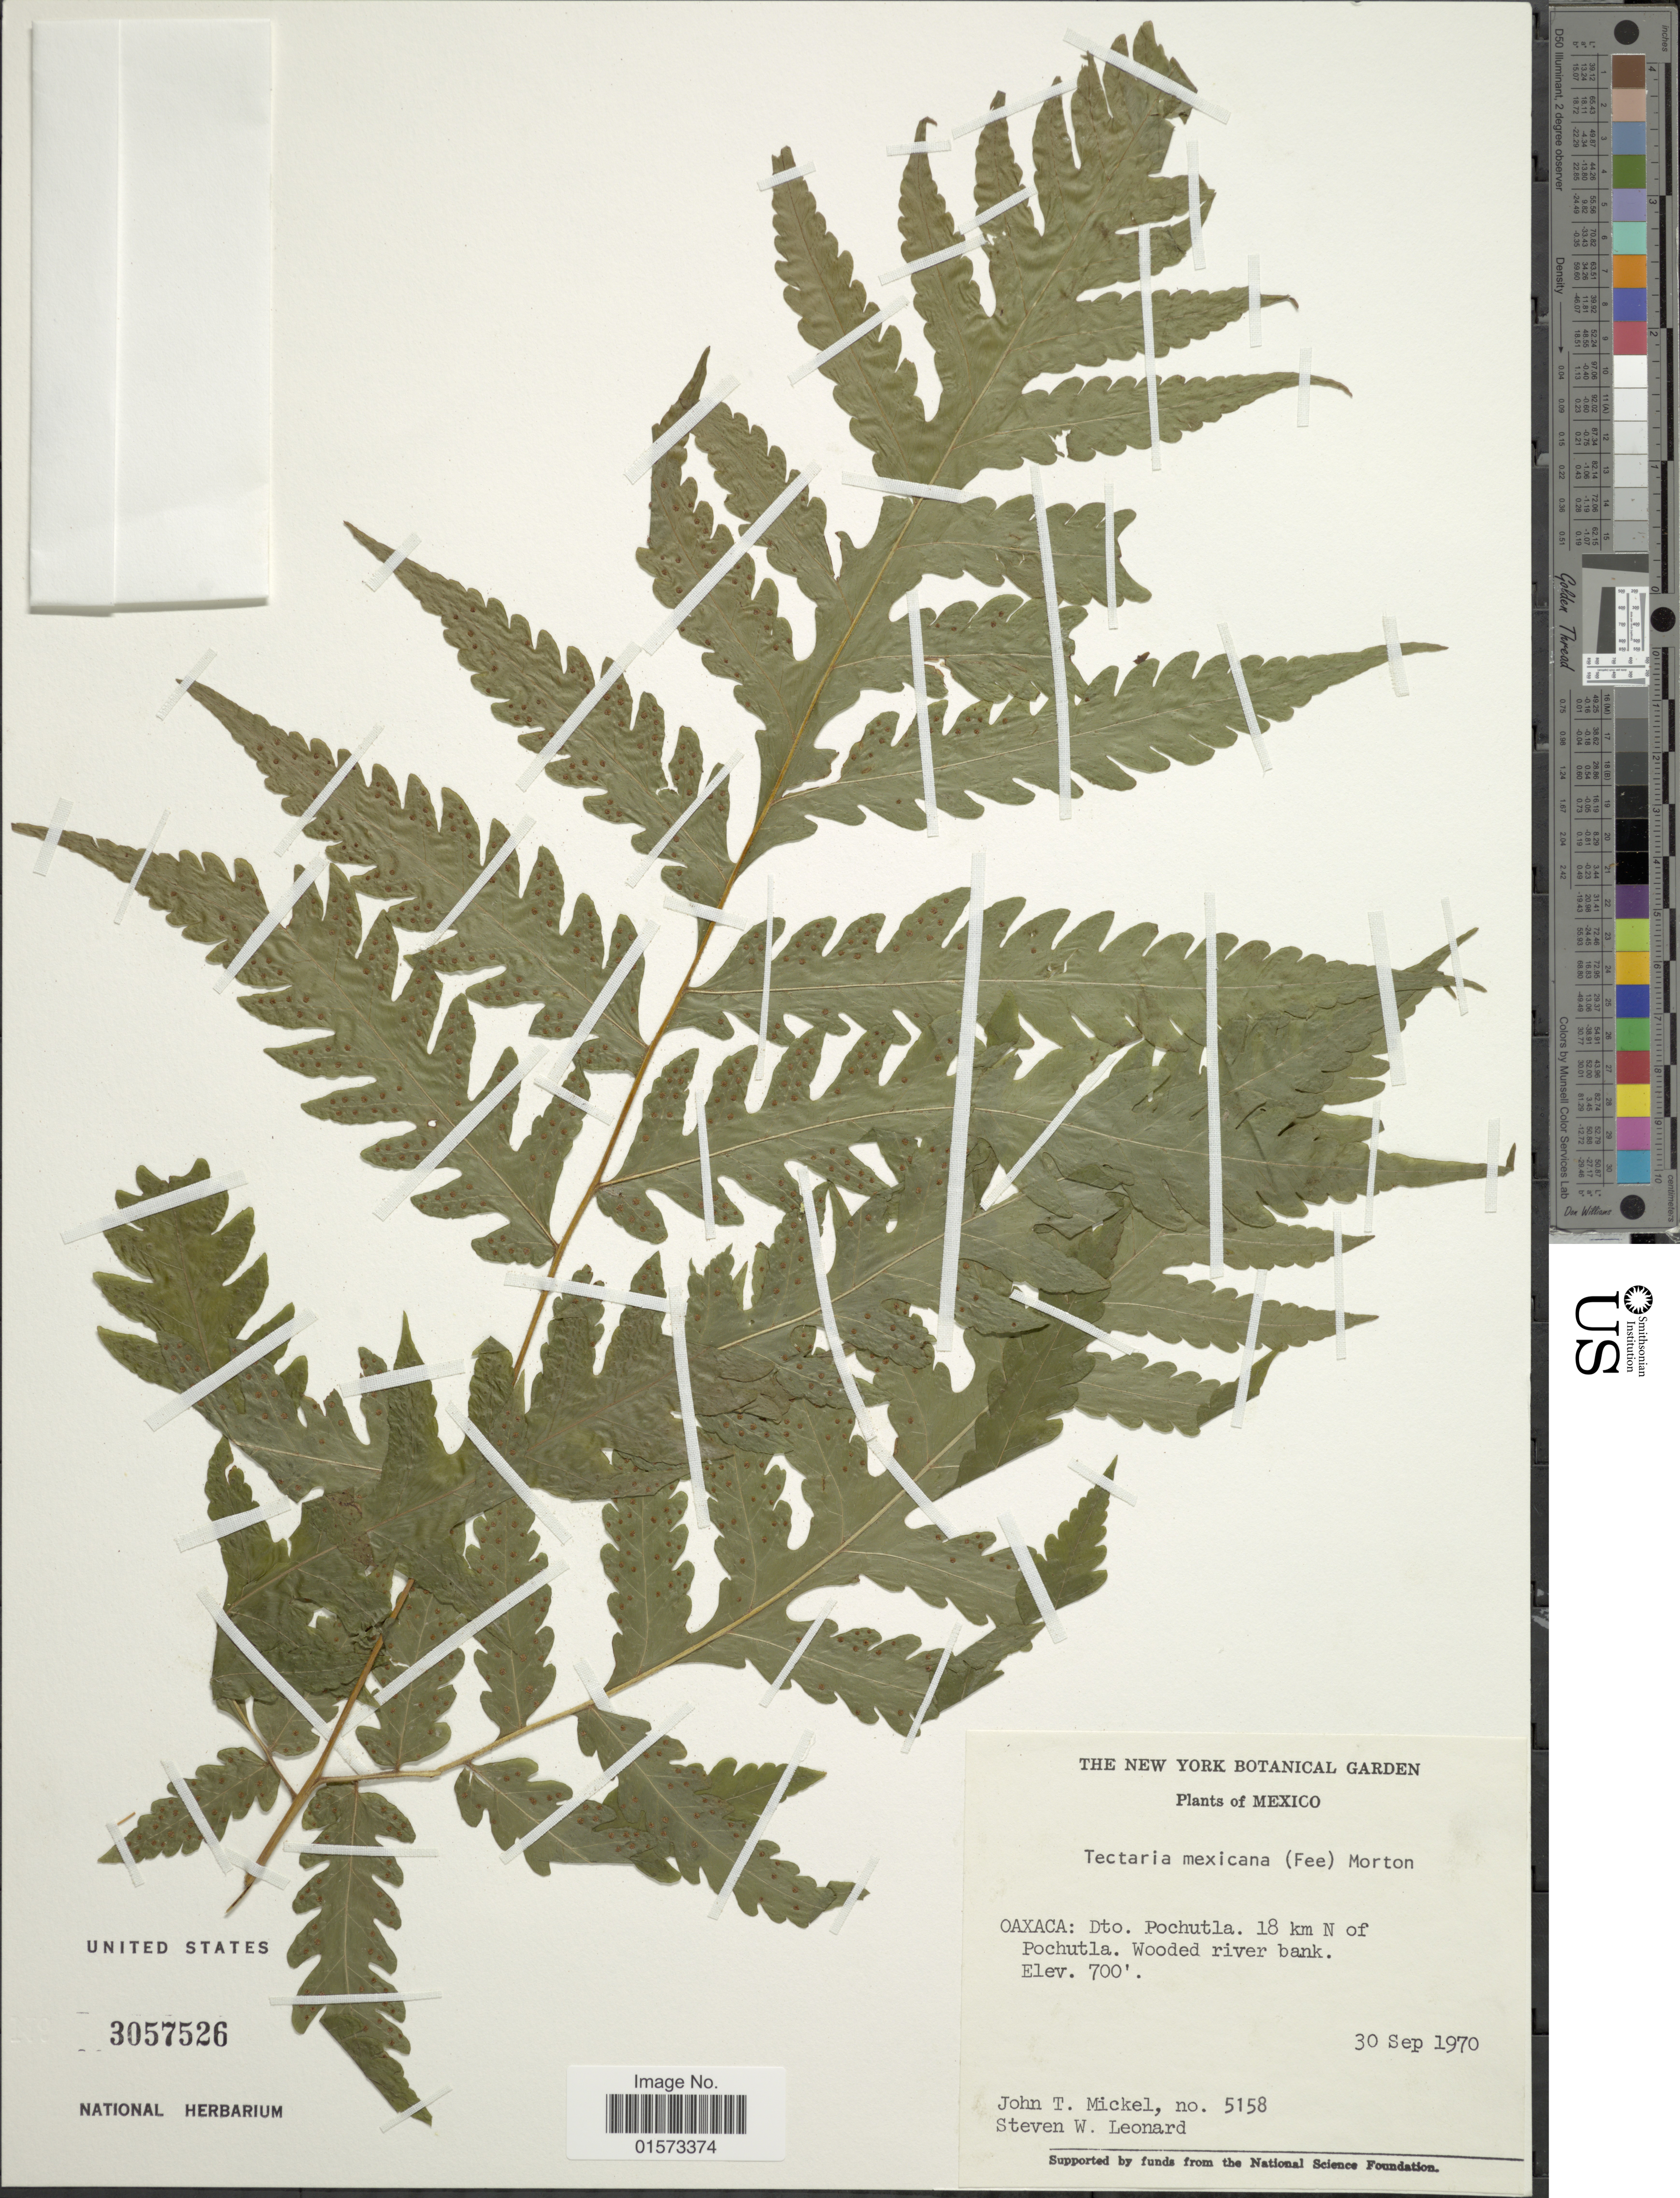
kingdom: Plantae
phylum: Tracheophyta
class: Polypodiopsida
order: Polypodiales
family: Tectariaceae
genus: Tectaria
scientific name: Tectaria mexicana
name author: (Fée) C.V. Morton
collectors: J. T. Mickel & S. W. Leonard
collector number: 5158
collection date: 1970-09-30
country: Mexico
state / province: Oaxaca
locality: Dto. Pochutla, 18 km N of Pochutla. Wooded River Bank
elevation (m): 213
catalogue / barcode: US 3057526